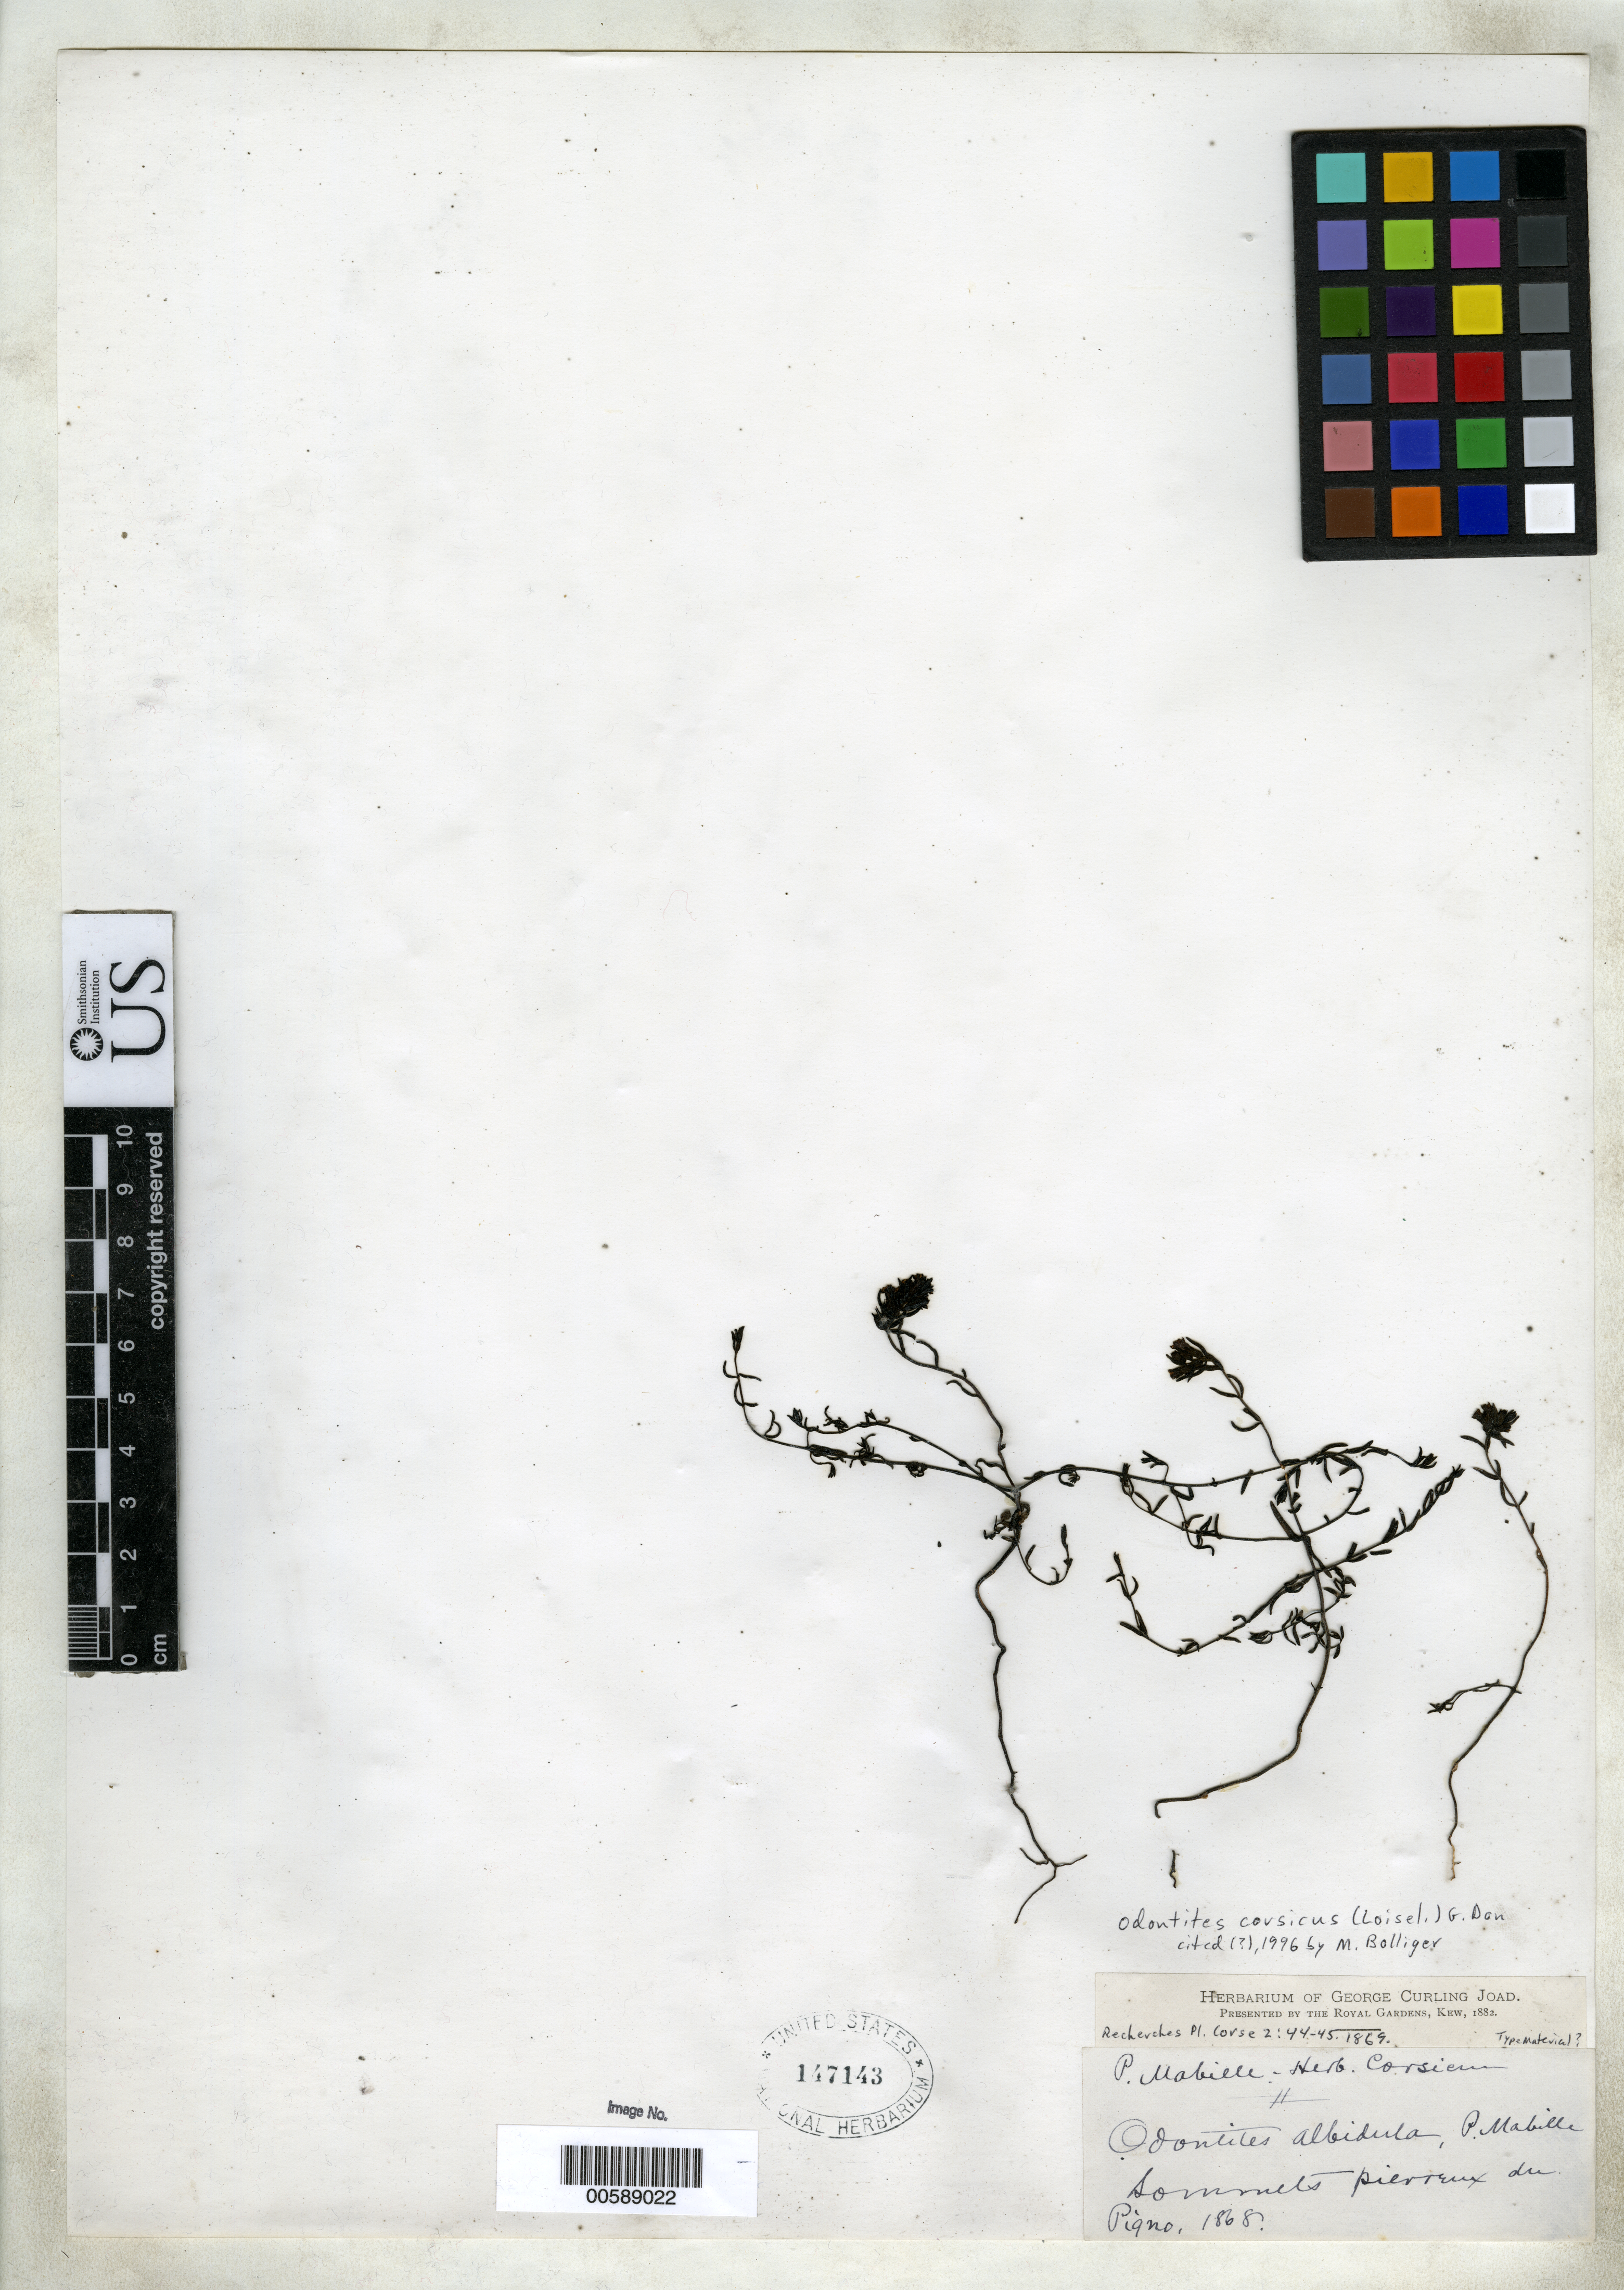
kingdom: Plantae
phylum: Tracheophyta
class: Magnoliopsida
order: Lamiales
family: Orobanchaceae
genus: Odontites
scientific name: Odontites albidula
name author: Mabille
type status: Possible Type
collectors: J. Mabille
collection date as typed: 1868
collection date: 1868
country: France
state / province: Corsica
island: Corse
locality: Sommets Piereux.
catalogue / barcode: US 147143